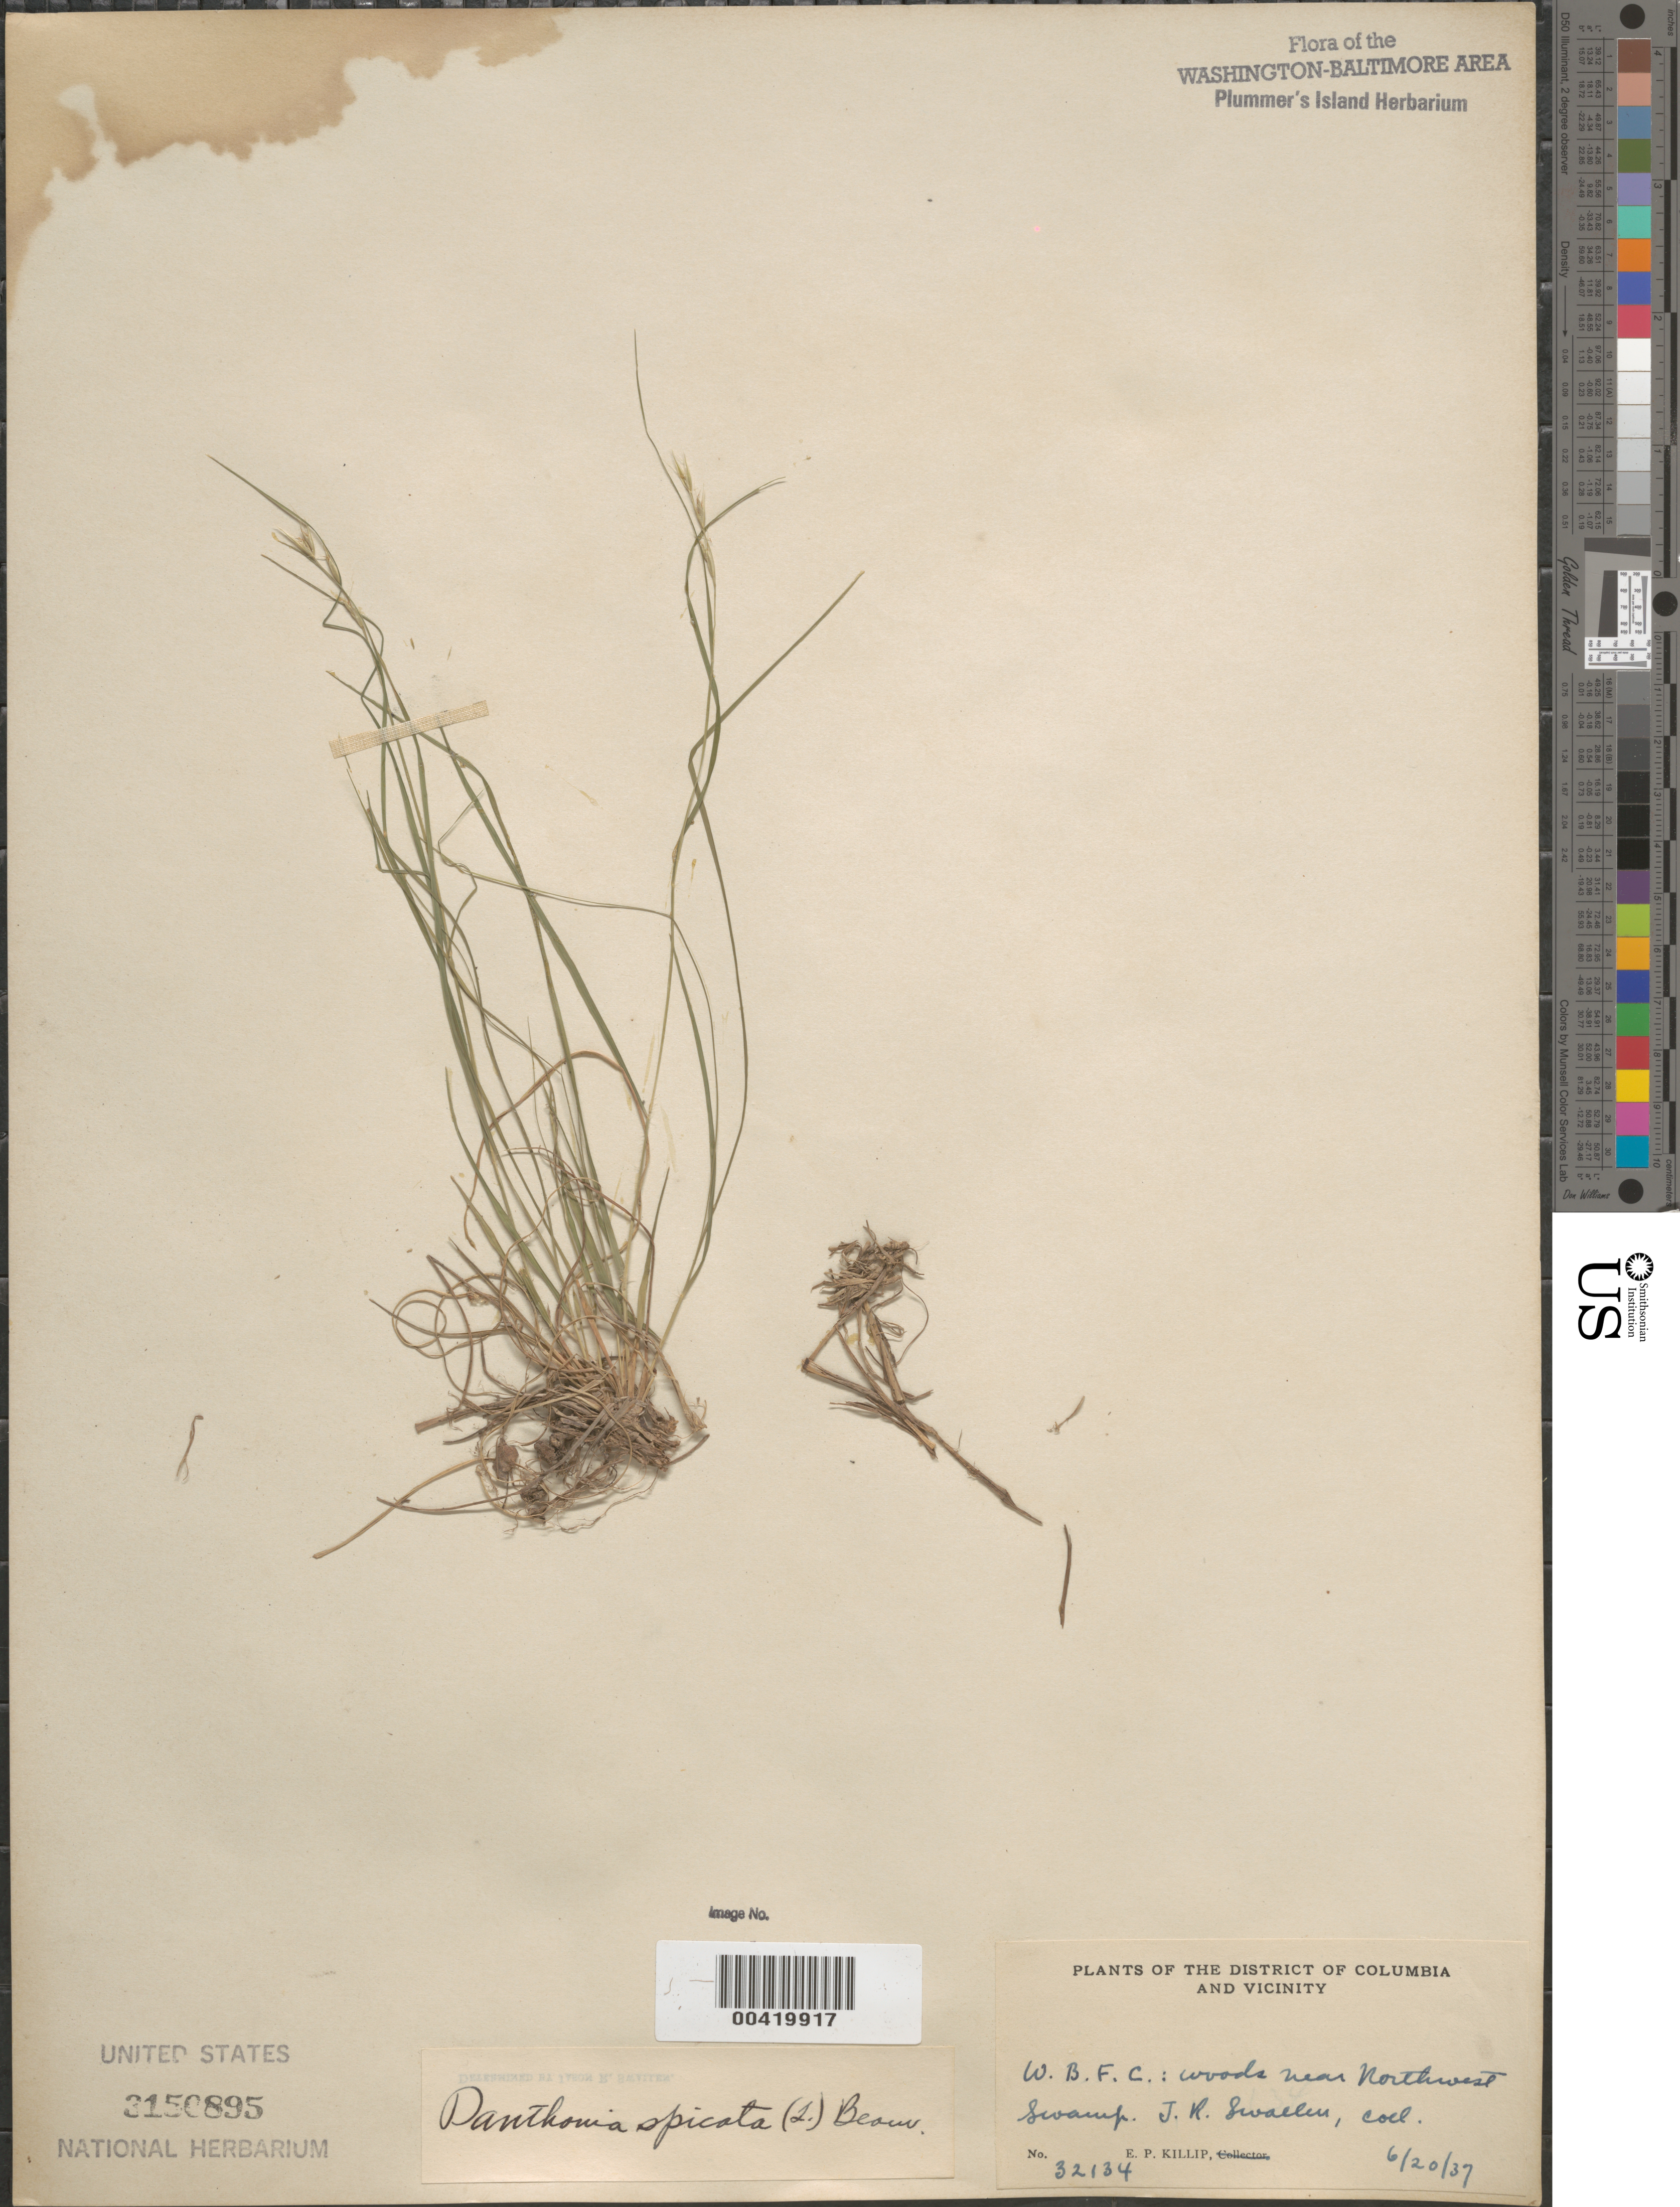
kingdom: Plantae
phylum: Tracheophyta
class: Liliopsida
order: Poales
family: Poaceae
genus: Danthonia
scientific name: Danthonia spicata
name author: (L.) P. Beauv. ex Roem. & Schult.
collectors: E. P. Killip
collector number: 32134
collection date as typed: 20 Jun 1937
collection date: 1937-06-20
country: United States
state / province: Maryland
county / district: Montgomery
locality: Plummer's Island; Mainland, woods near northwest swamp C. & O. Canal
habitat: Woods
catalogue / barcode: US 3150895